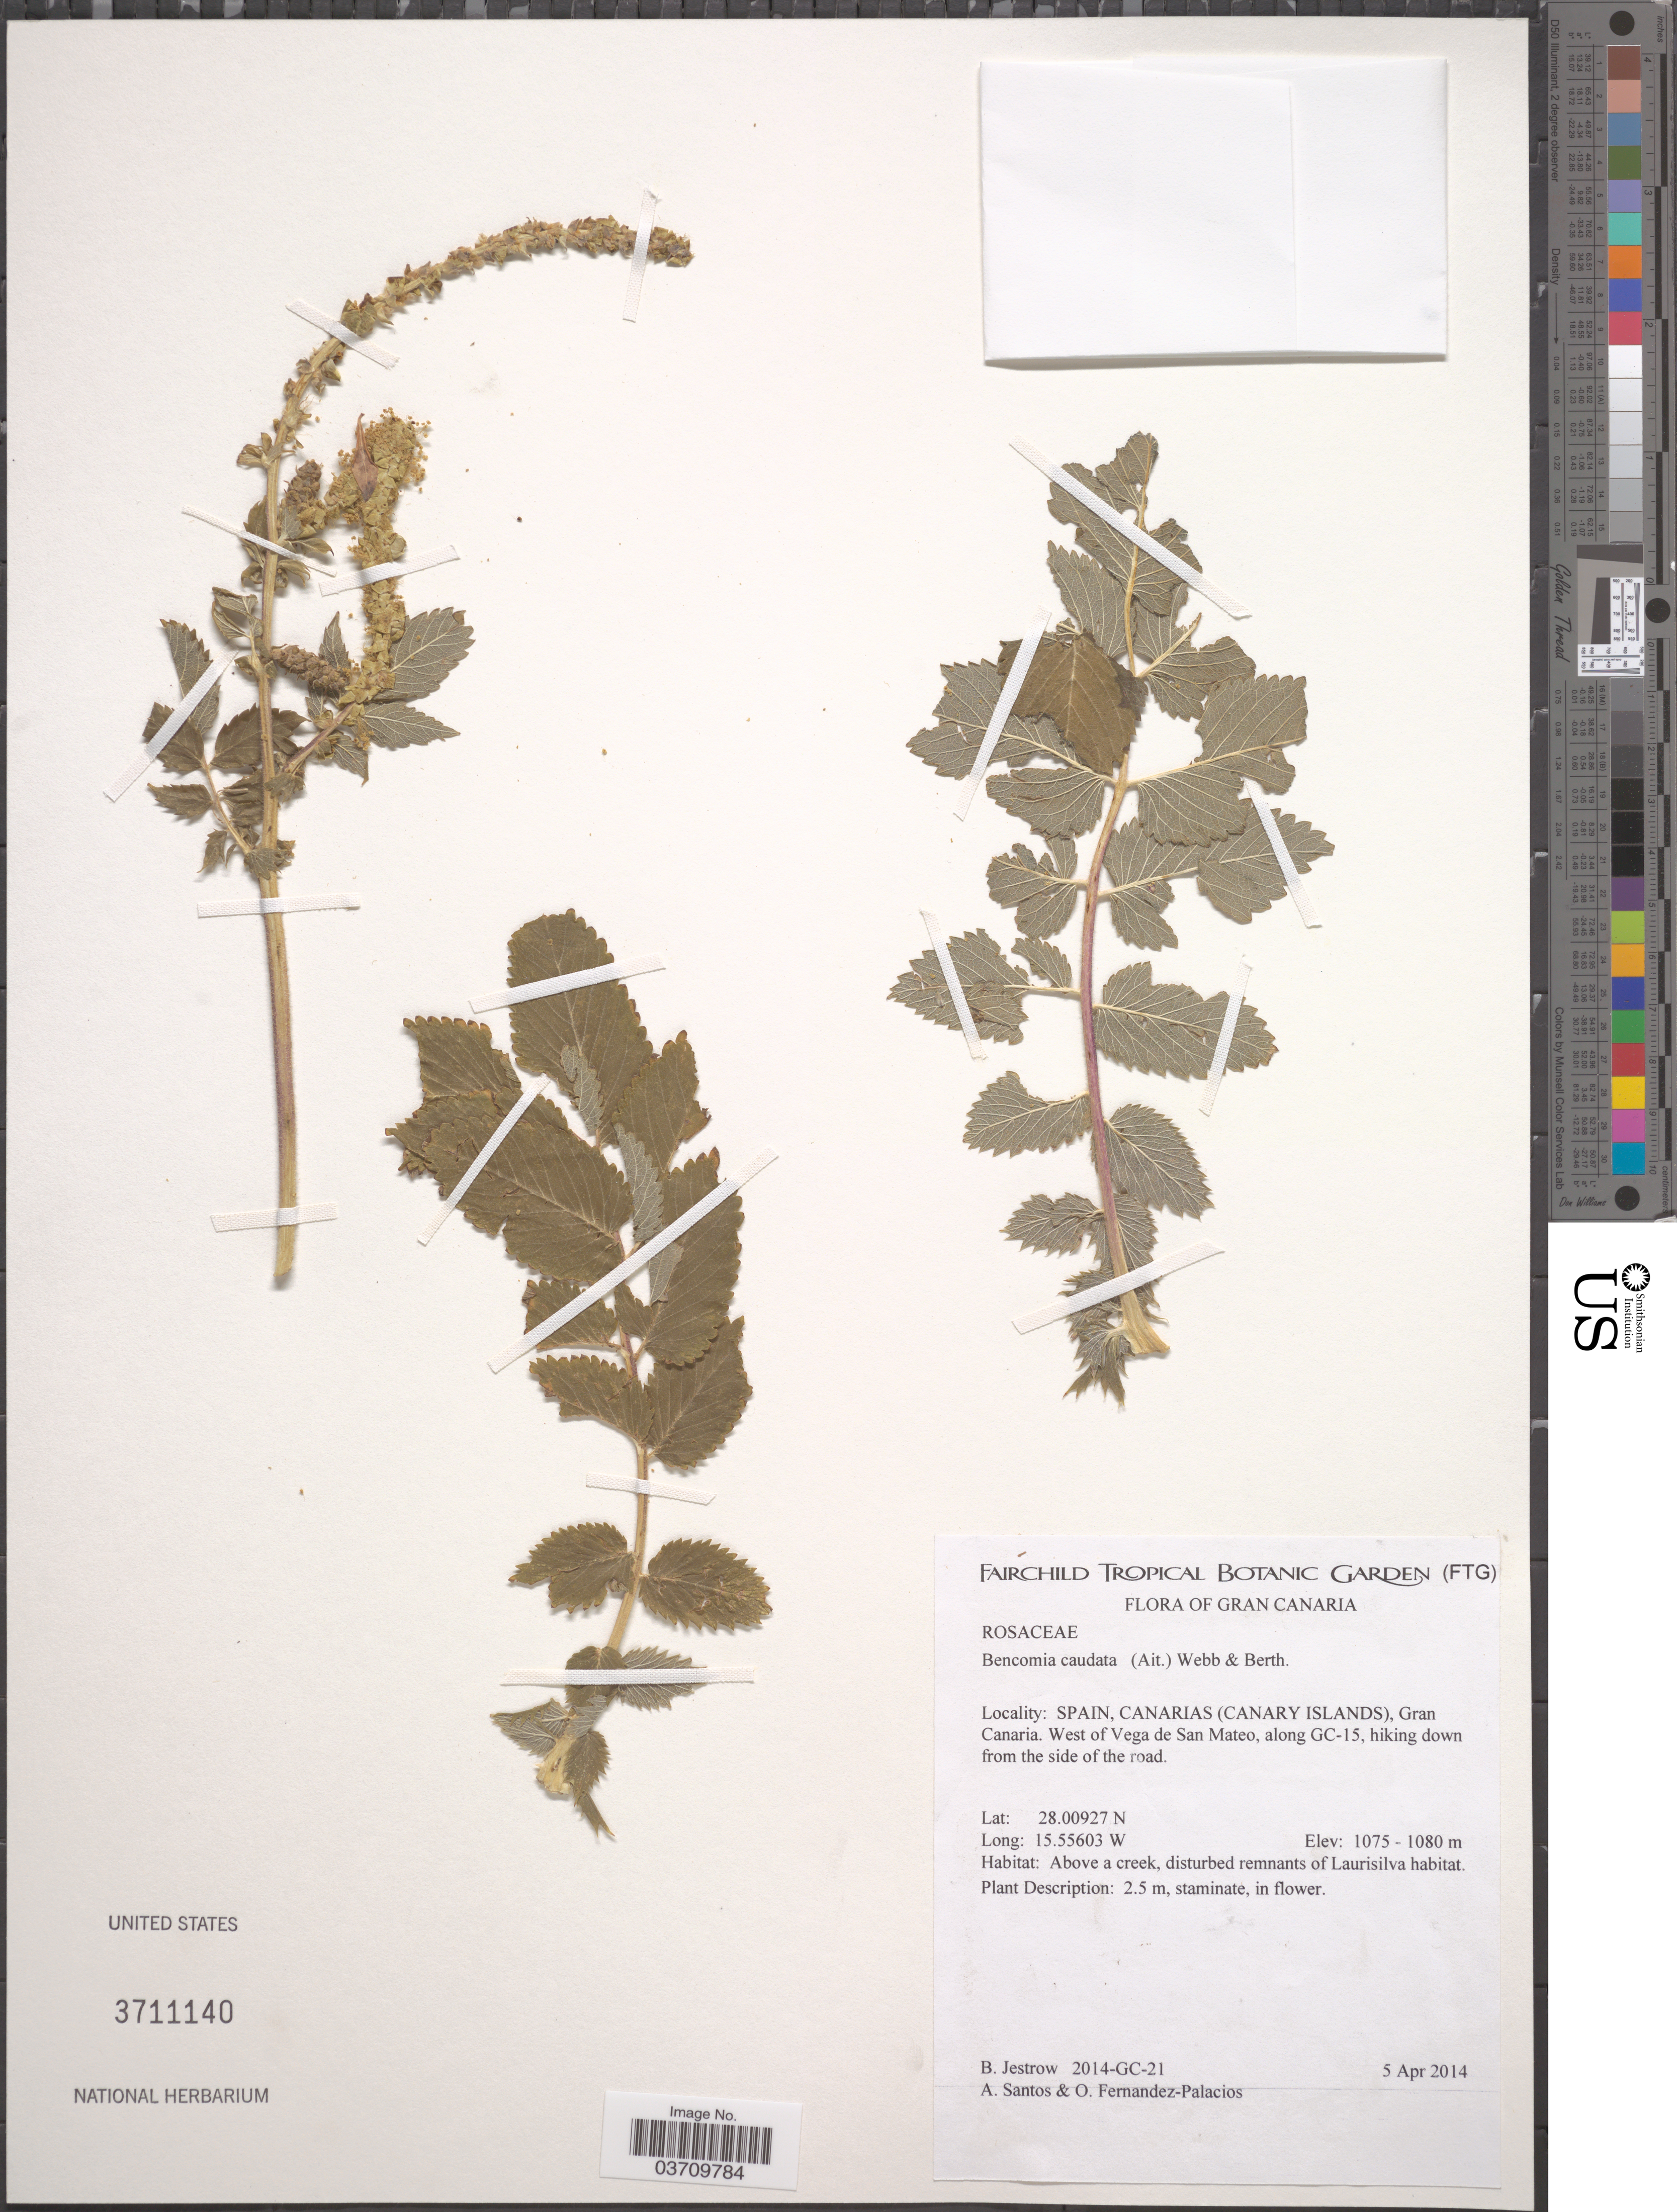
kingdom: Plantae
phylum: Tracheophyta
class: Magnoliopsida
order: Rosales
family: Rosaceae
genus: Bencomia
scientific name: Bencomia caudata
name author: Webb. & Berthel.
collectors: B. Jestrow, A. Santos & O. Fernandez-Palacios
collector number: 2014-GC-21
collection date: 2014-04-05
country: Spain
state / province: Canarias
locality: Gran Canaria. Canary Islands. West of Vega de San Mateo, along GC-15, hiking down from the side of the road.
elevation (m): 1075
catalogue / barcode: US 3711140